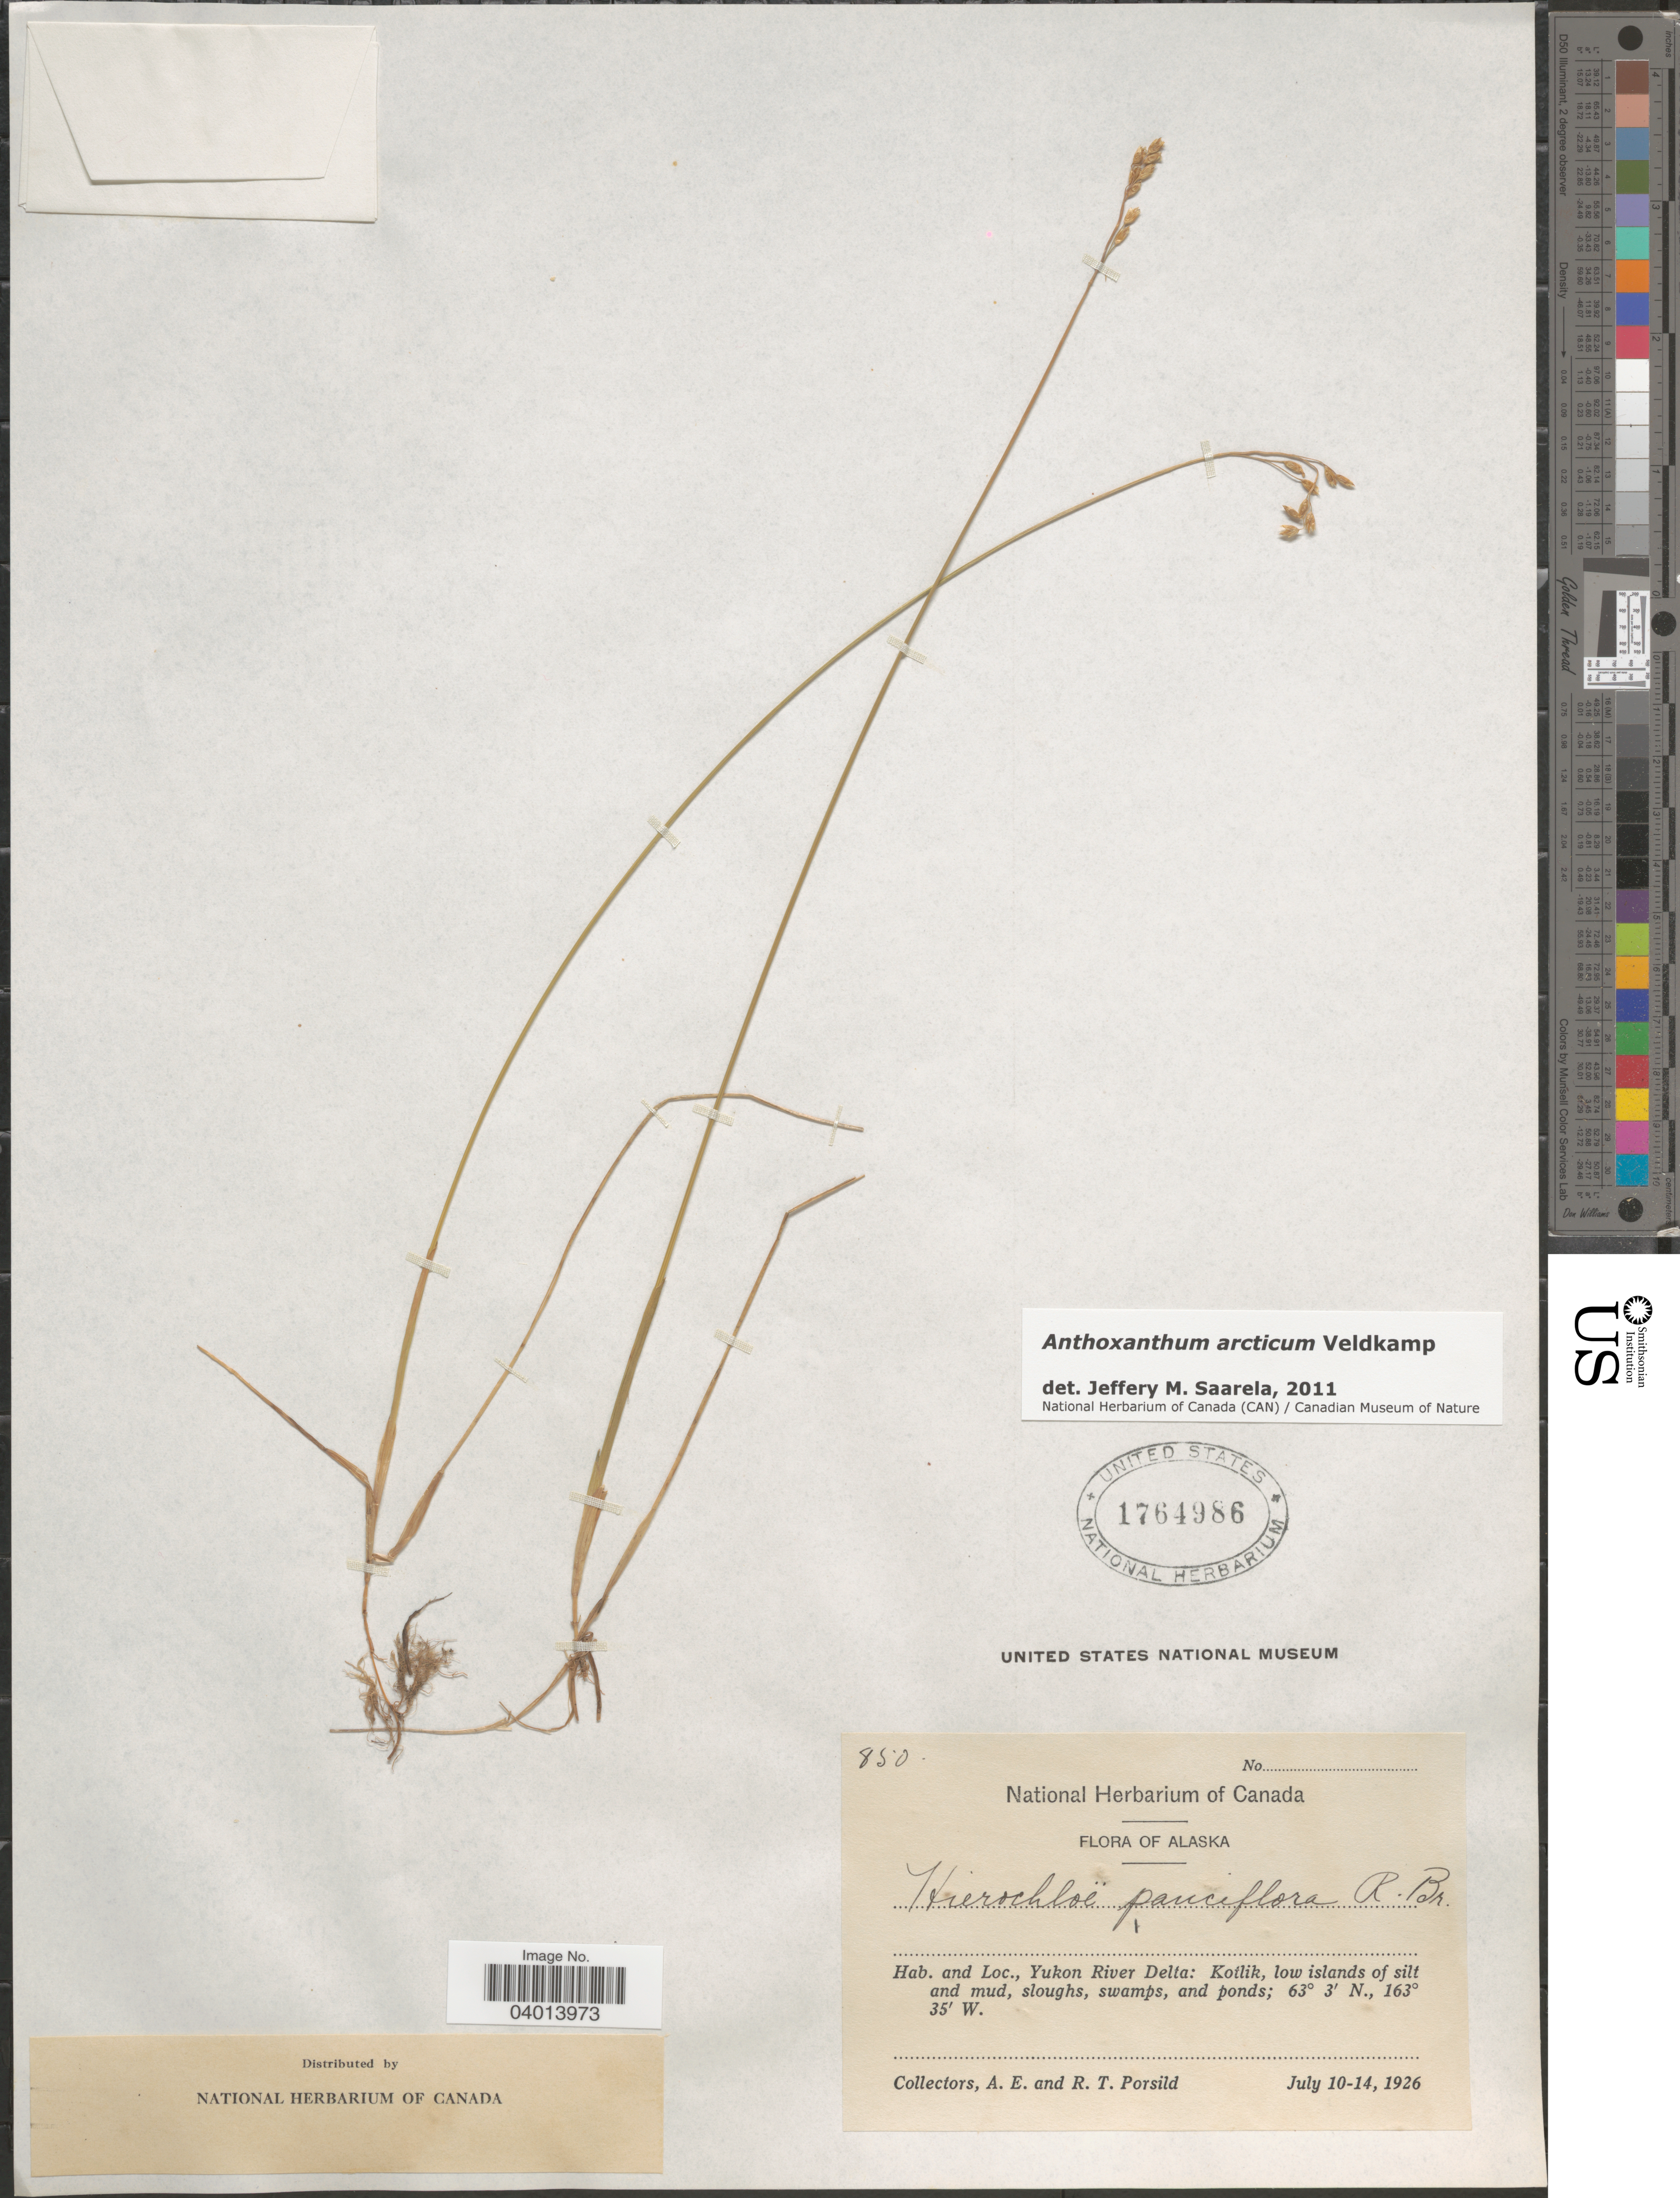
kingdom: Plantae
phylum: Tracheophyta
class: Liliopsida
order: Poales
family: Poaceae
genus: Anthoxanthum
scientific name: Anthoxanthum arcticum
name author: Veldkamp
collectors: A. E. Porsild & R. T. Porsild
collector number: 850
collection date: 1926-07-10/1926-07-14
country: United States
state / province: Alaska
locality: Yukon River Delta: Kotlik, low islands of silt and mud, sloughs, swamp, and ponds.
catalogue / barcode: US 1764986